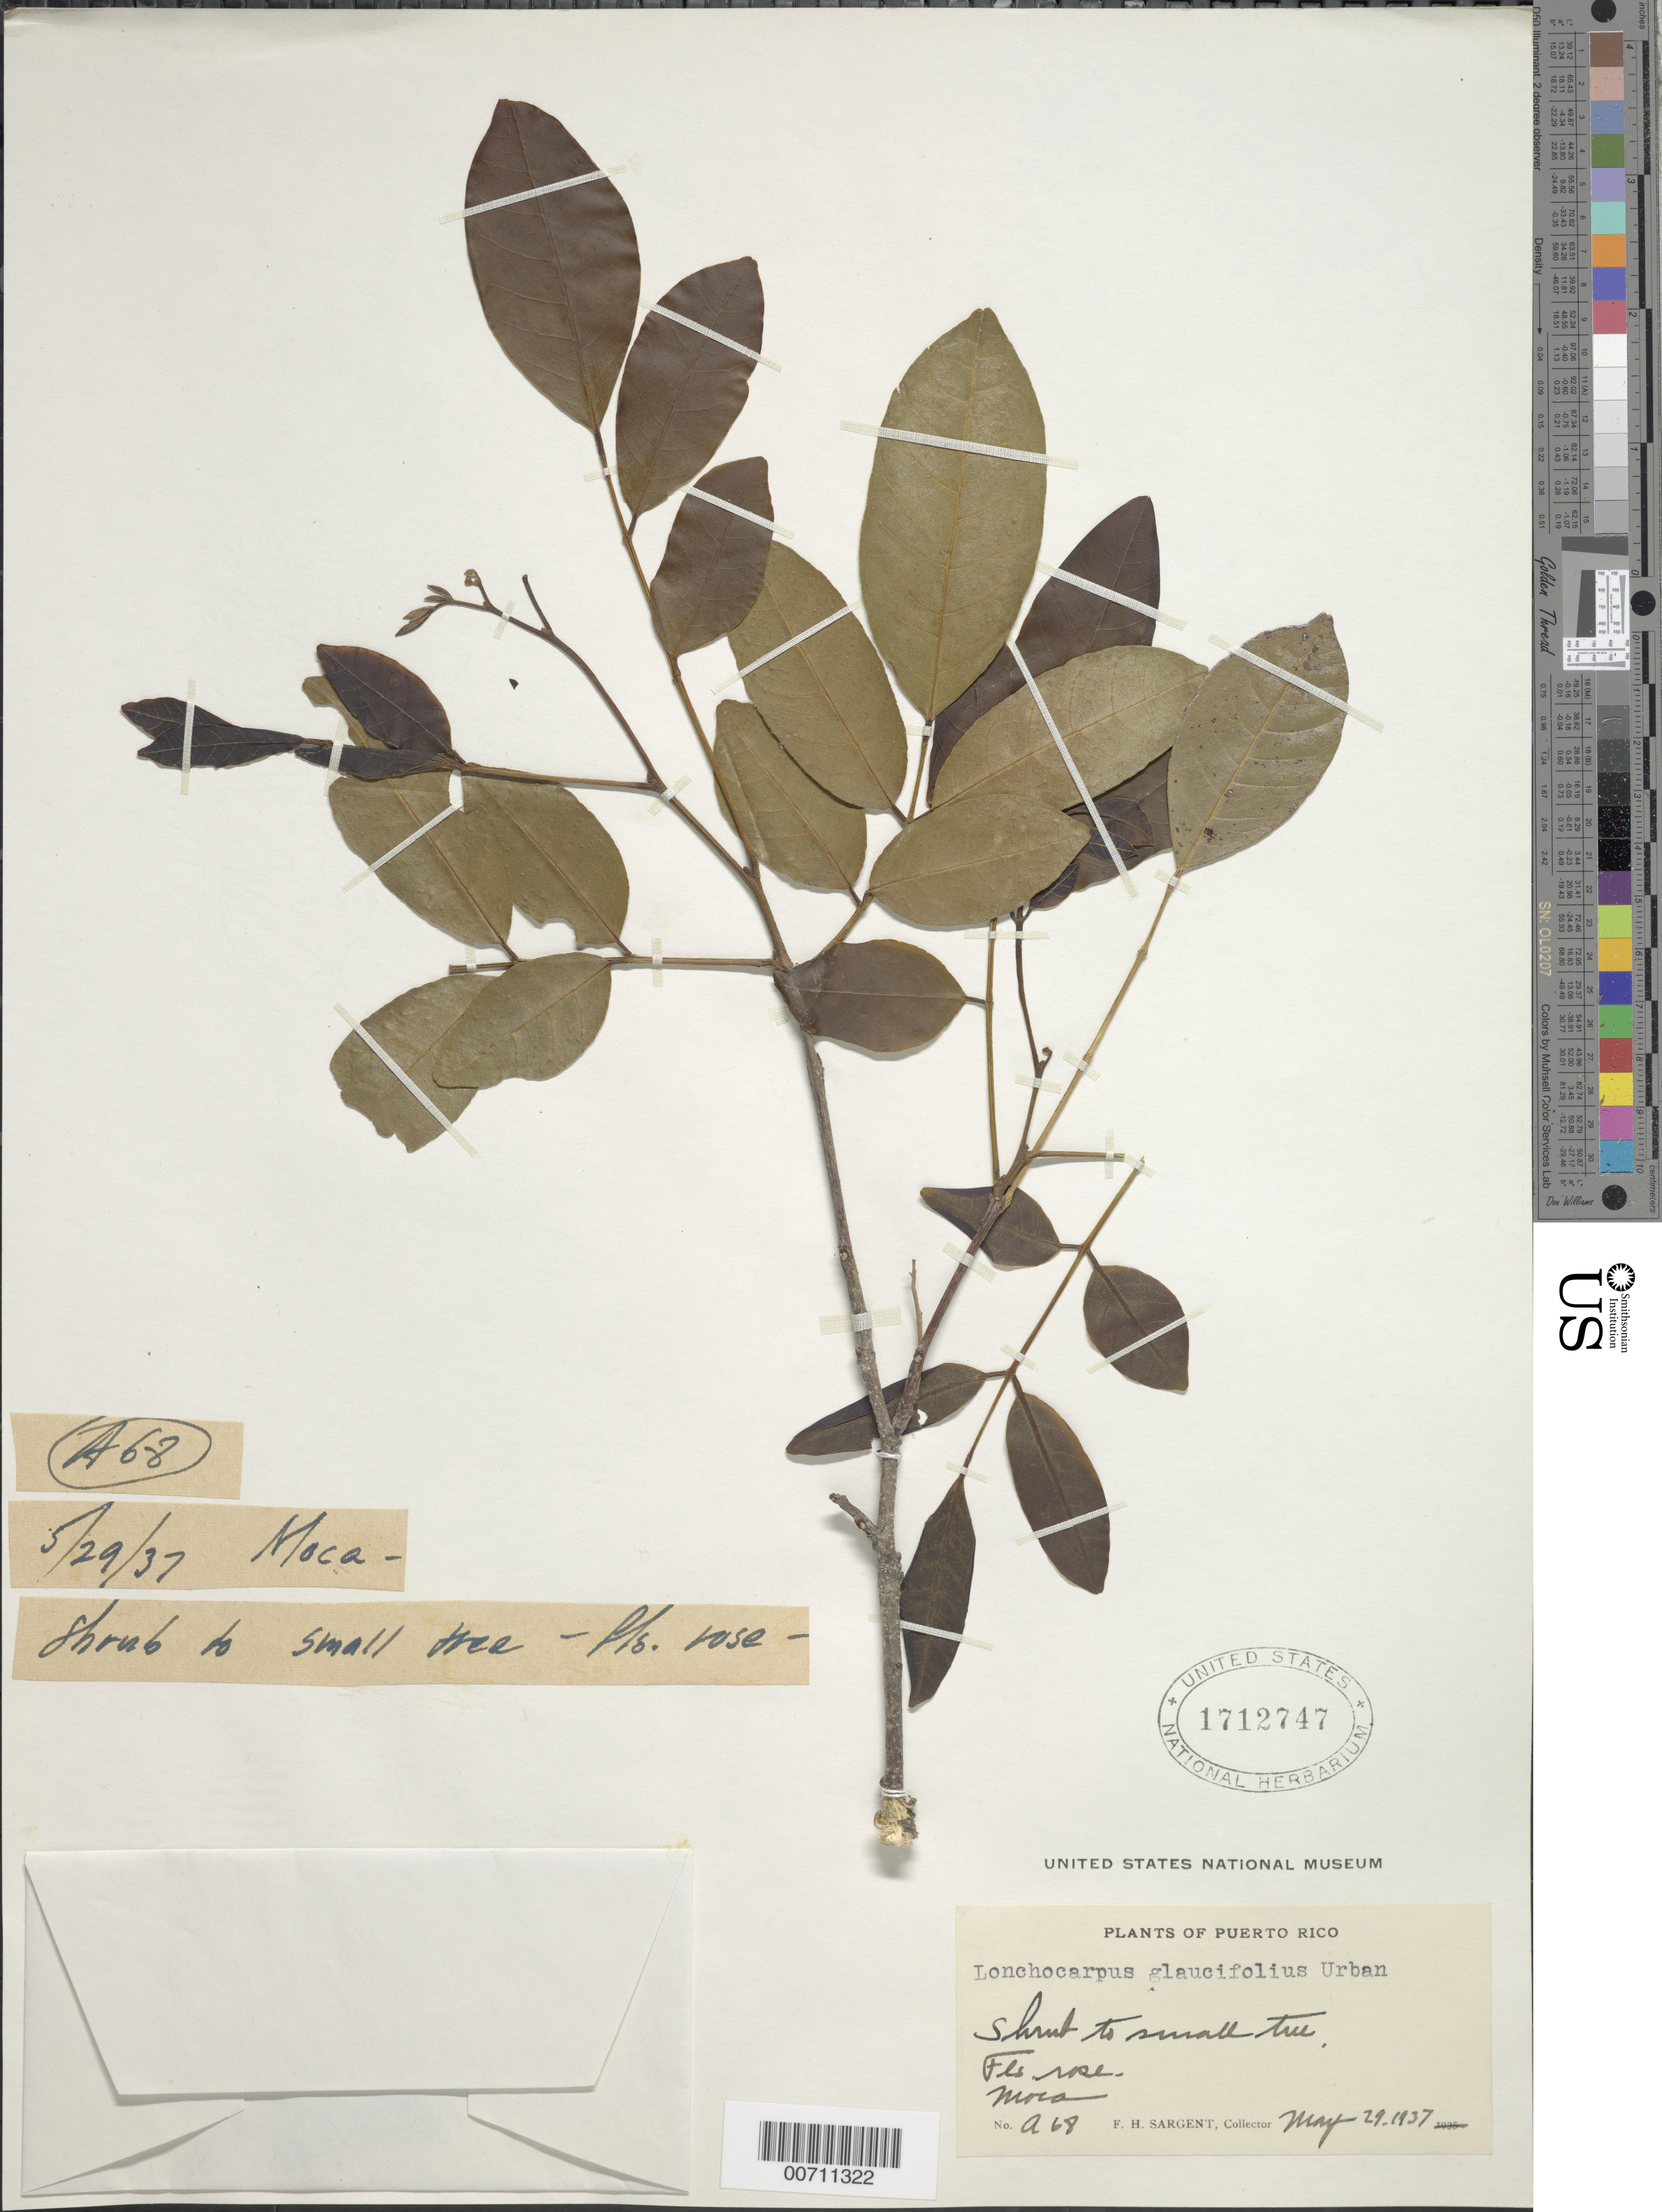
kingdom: Plantae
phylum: Tracheophyta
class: Magnoliopsida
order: Fabales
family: Fabaceae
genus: Lonchocarpus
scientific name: Lonchocarpus glaucifolius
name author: Urb.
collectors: F. H. Sargent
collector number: A68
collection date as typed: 29 May 1937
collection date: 1937-05-29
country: Puerto Rico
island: Greater Antilles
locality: Moca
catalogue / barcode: US 1712747